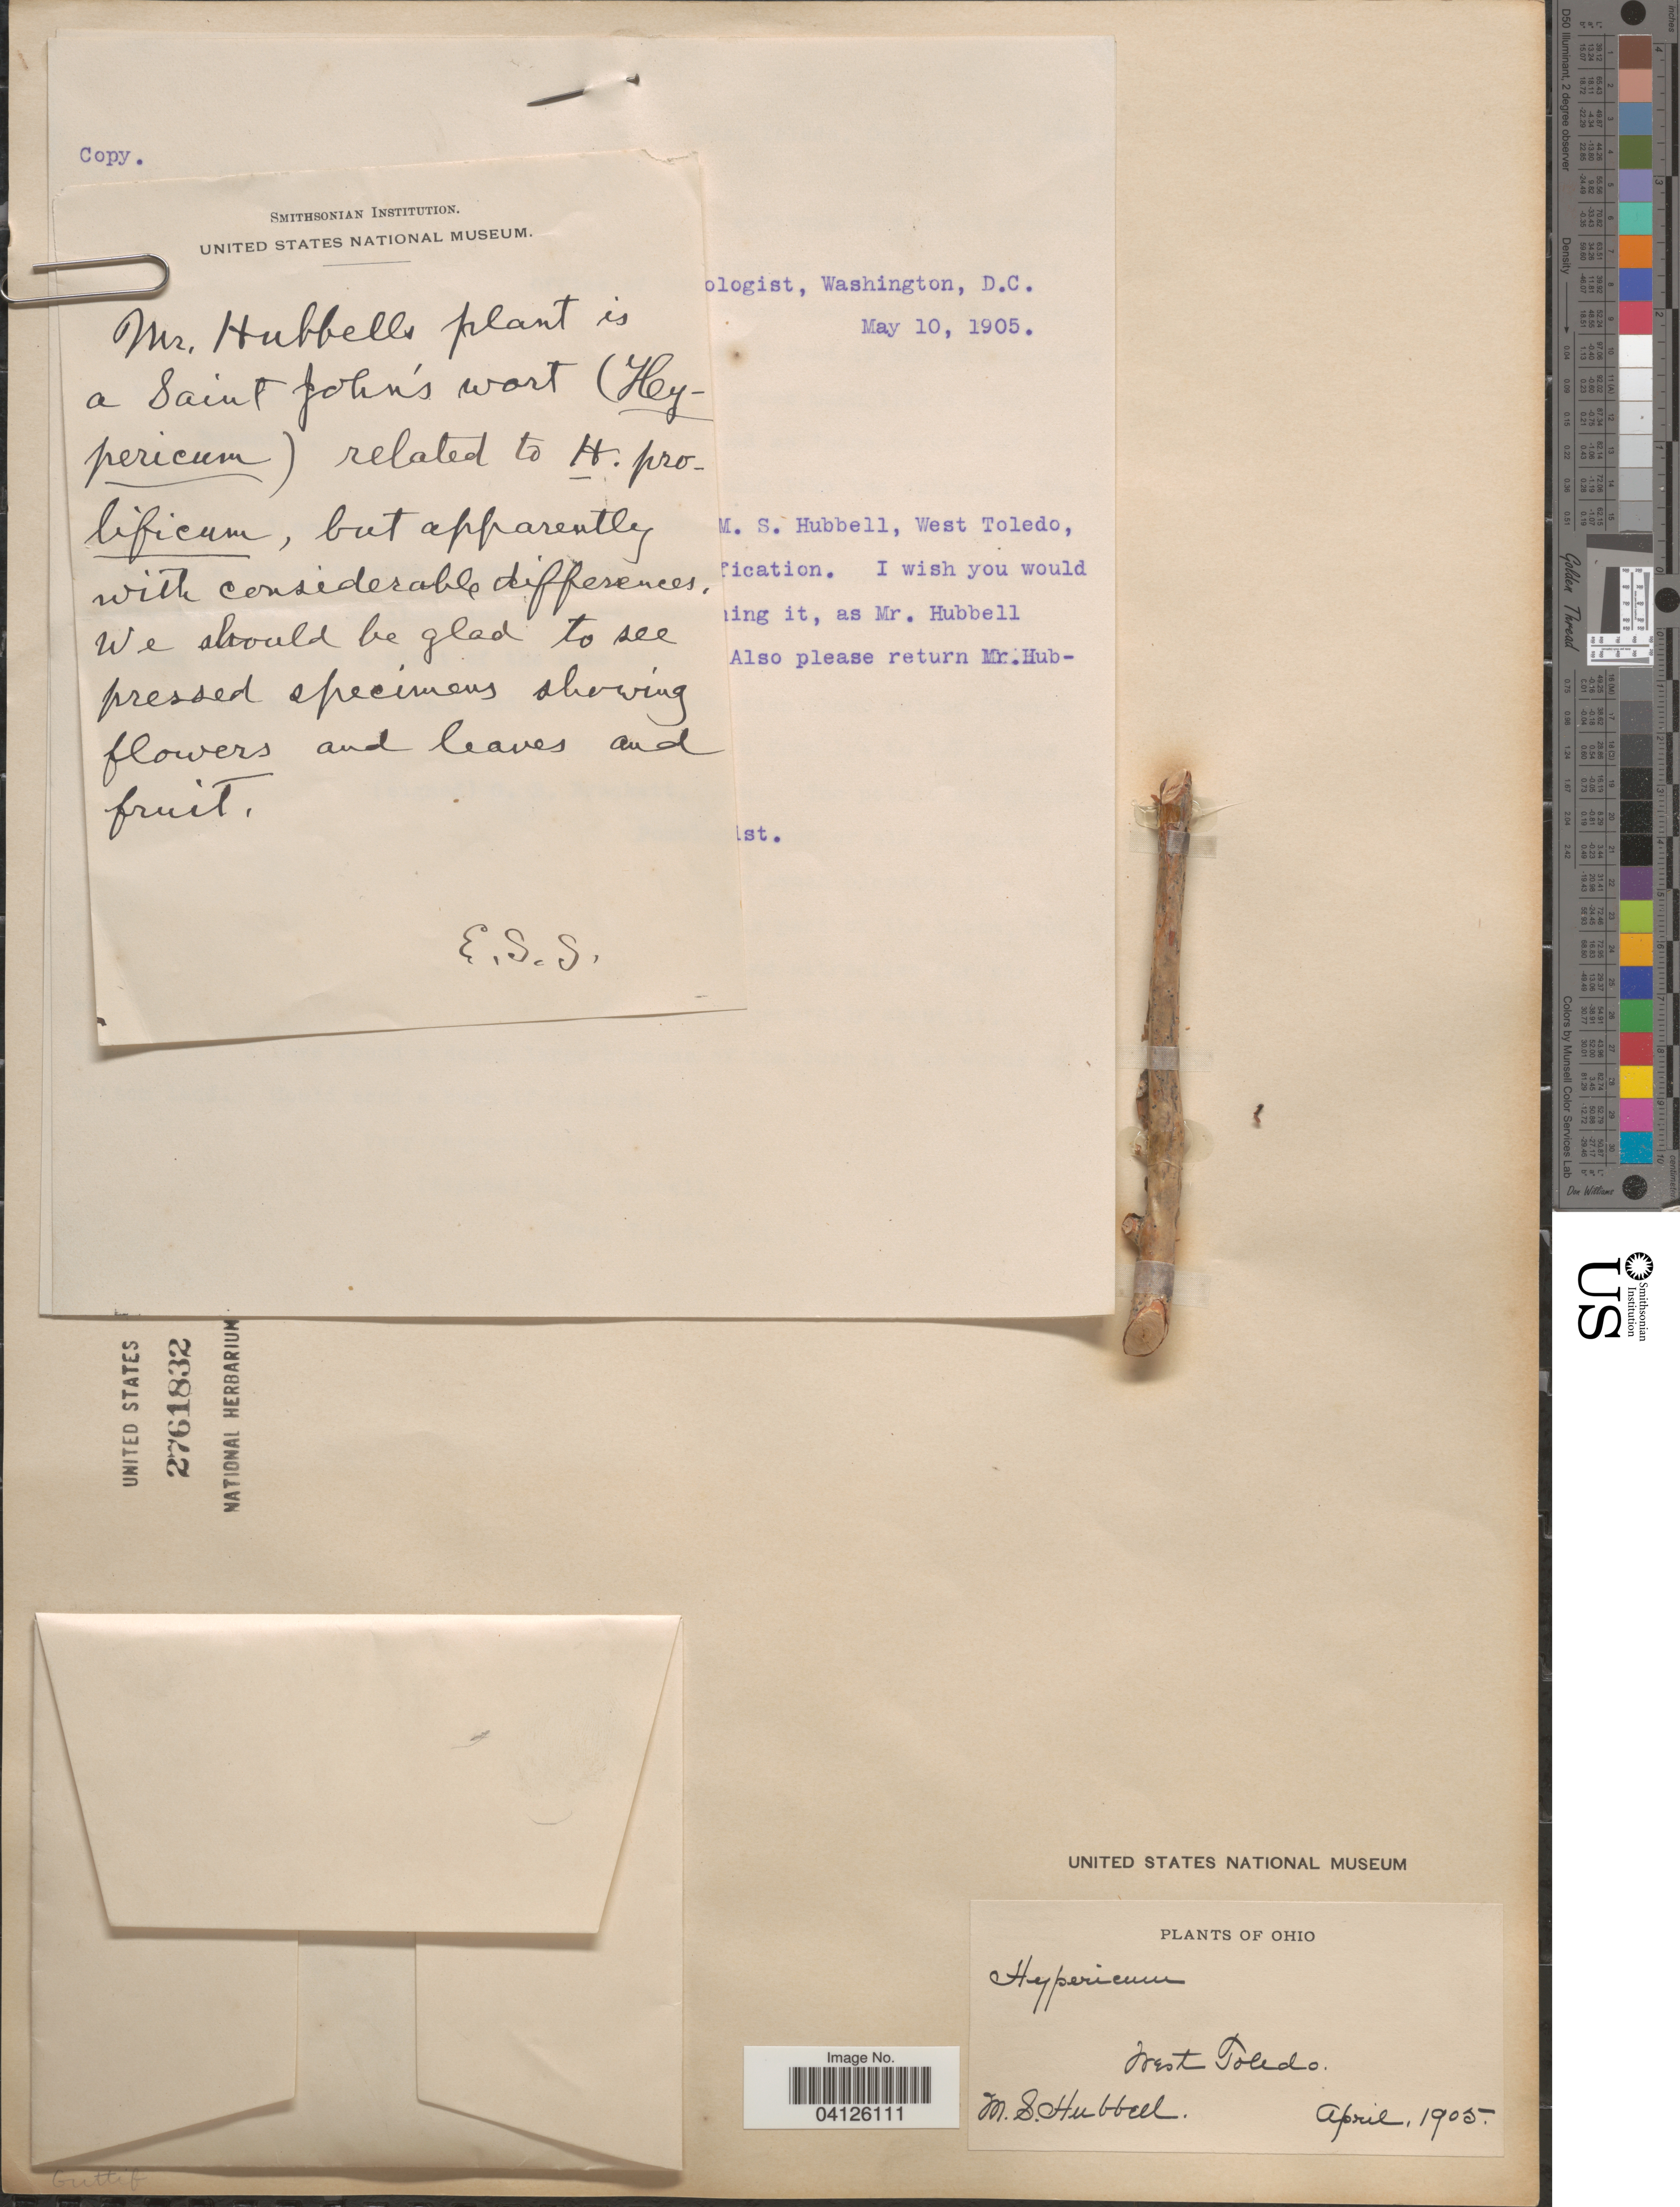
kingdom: Plantae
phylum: Tracheophyta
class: Magnoliopsida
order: Malpighiales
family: Hypericaceae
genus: Hypericum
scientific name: Hypericum sp.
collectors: M. Hubbell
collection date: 1905-04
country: United States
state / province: Ohio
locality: West Toledo.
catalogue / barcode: US 2761832